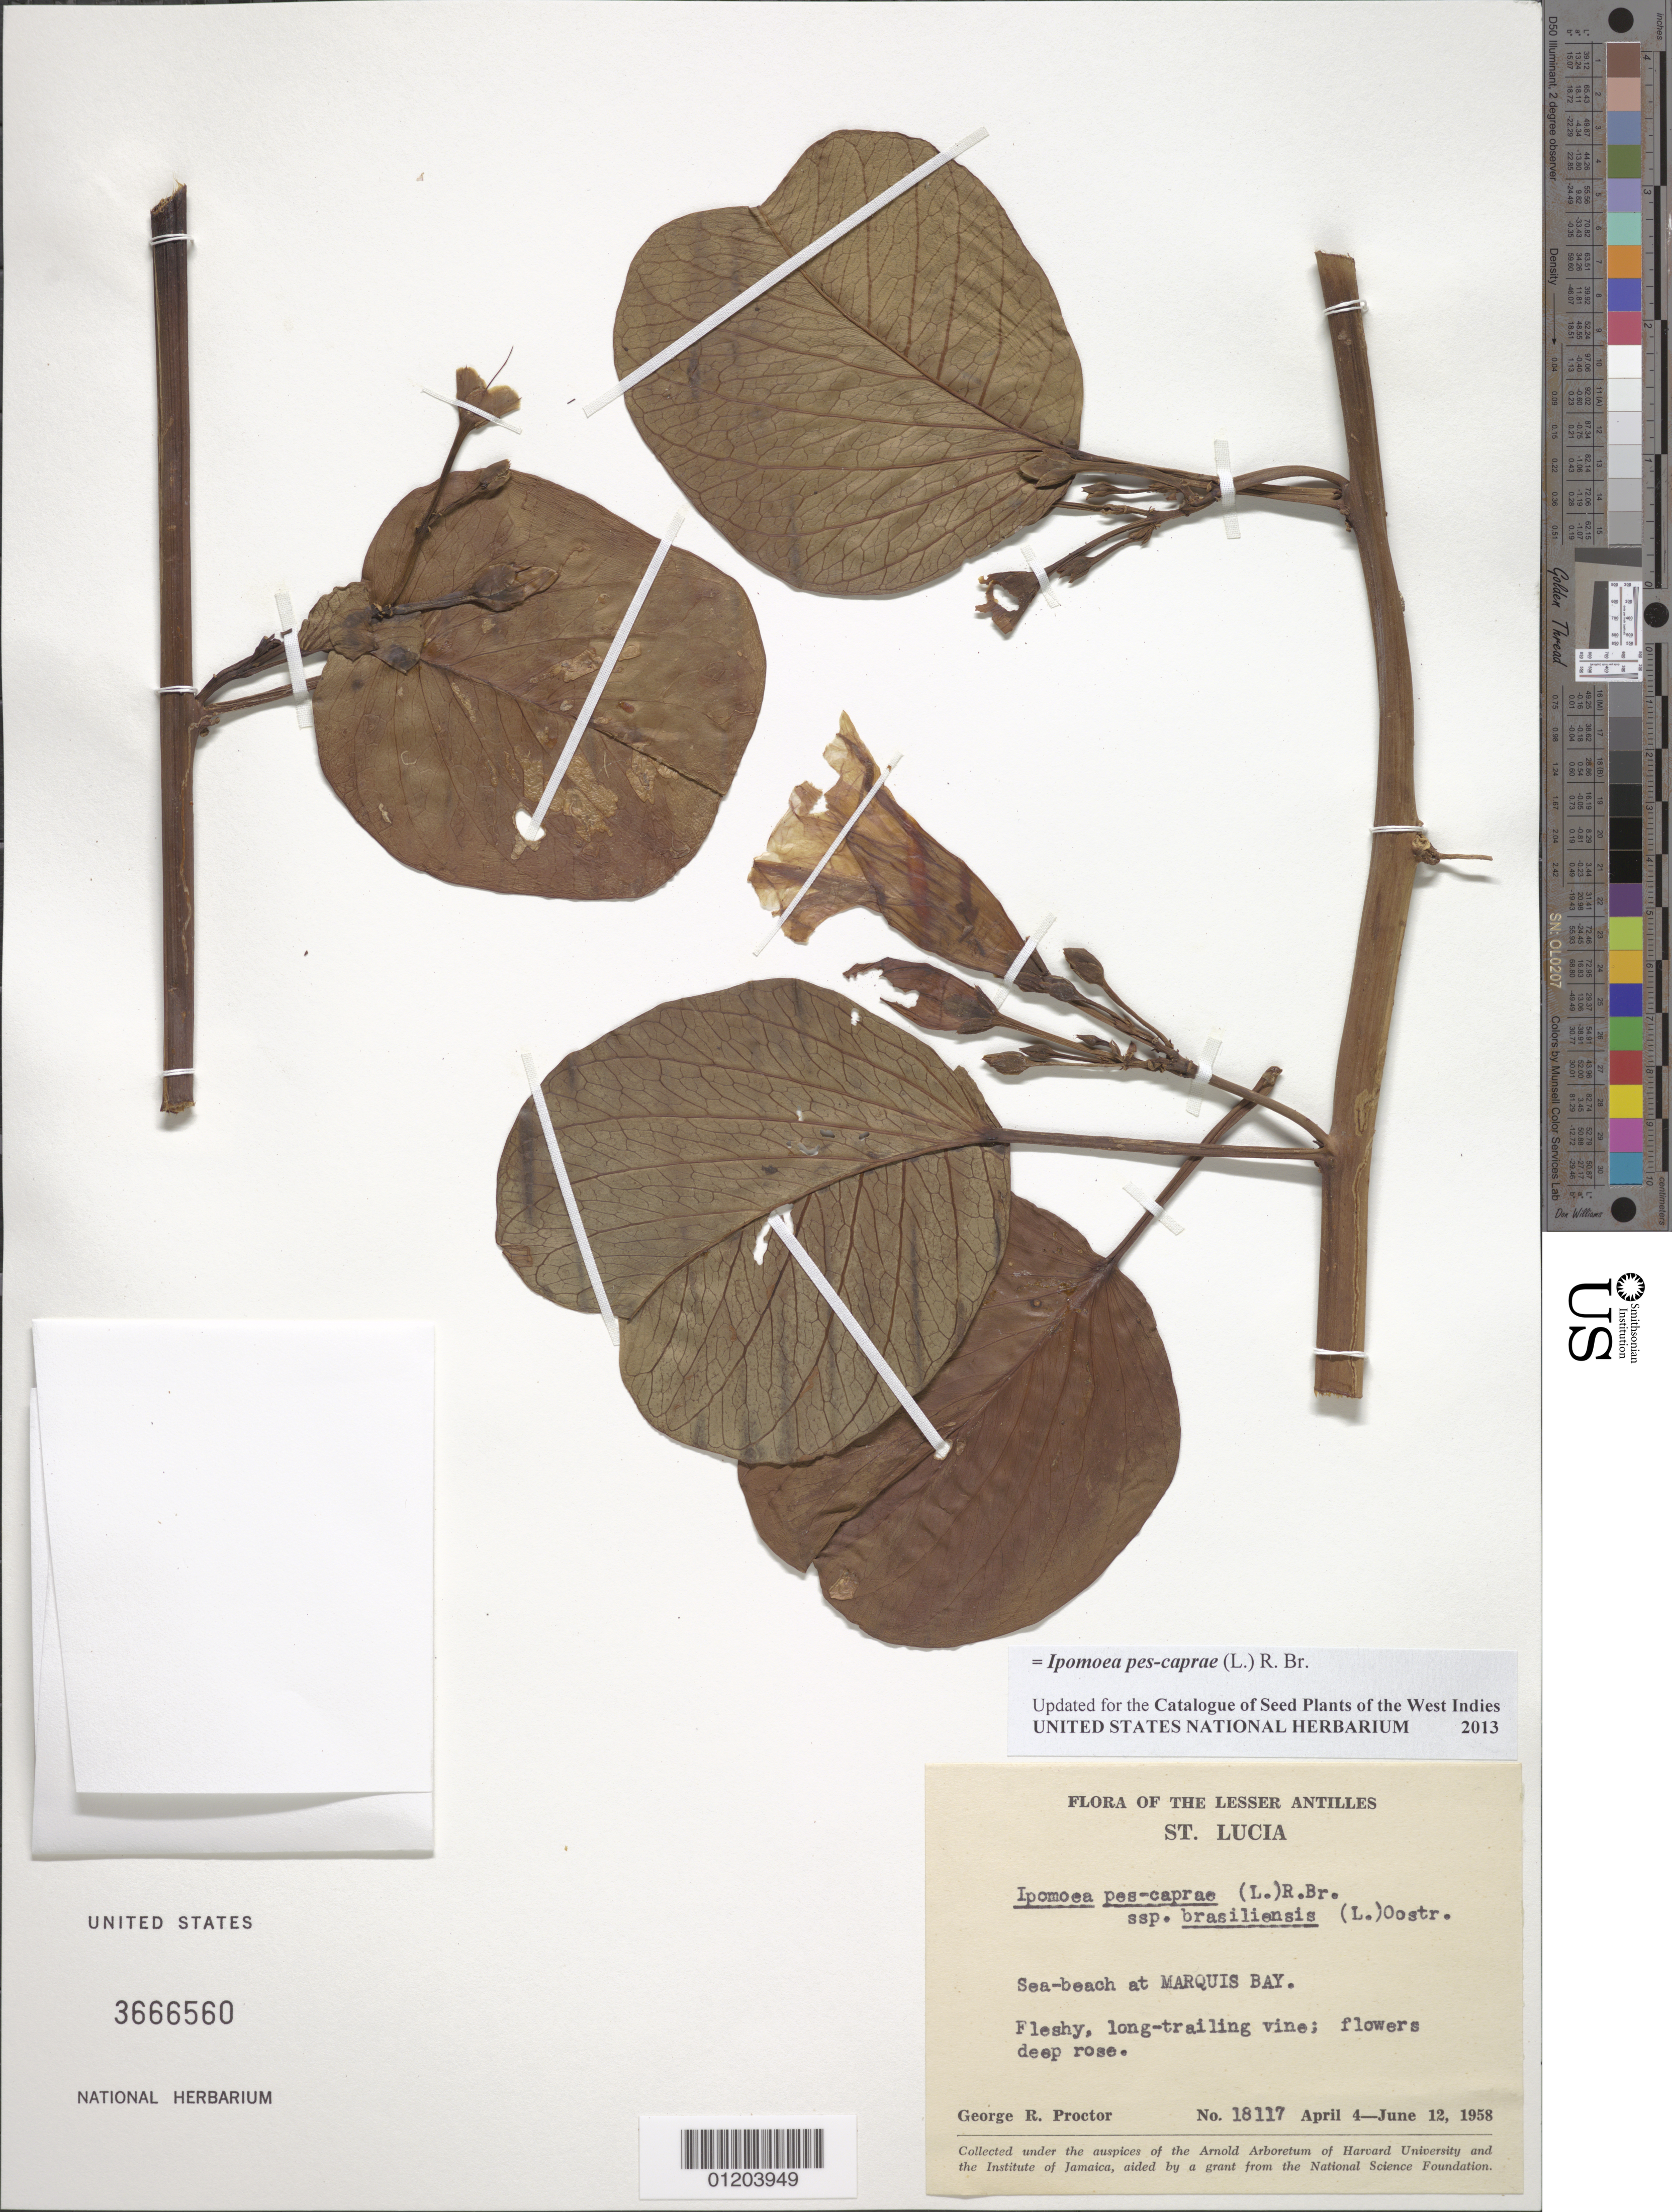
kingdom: Plantae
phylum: Tracheophyta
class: Magnoliopsida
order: Solanales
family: Convolvulaceae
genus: Ipomoea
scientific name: Ipomoea pes-caprae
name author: (L.) R. Br.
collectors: G. R. Proctor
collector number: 18117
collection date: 1958-04-04/1958-06-12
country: St. Lucia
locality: Marquis Bay.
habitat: Sea-beach.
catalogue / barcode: US 3666560